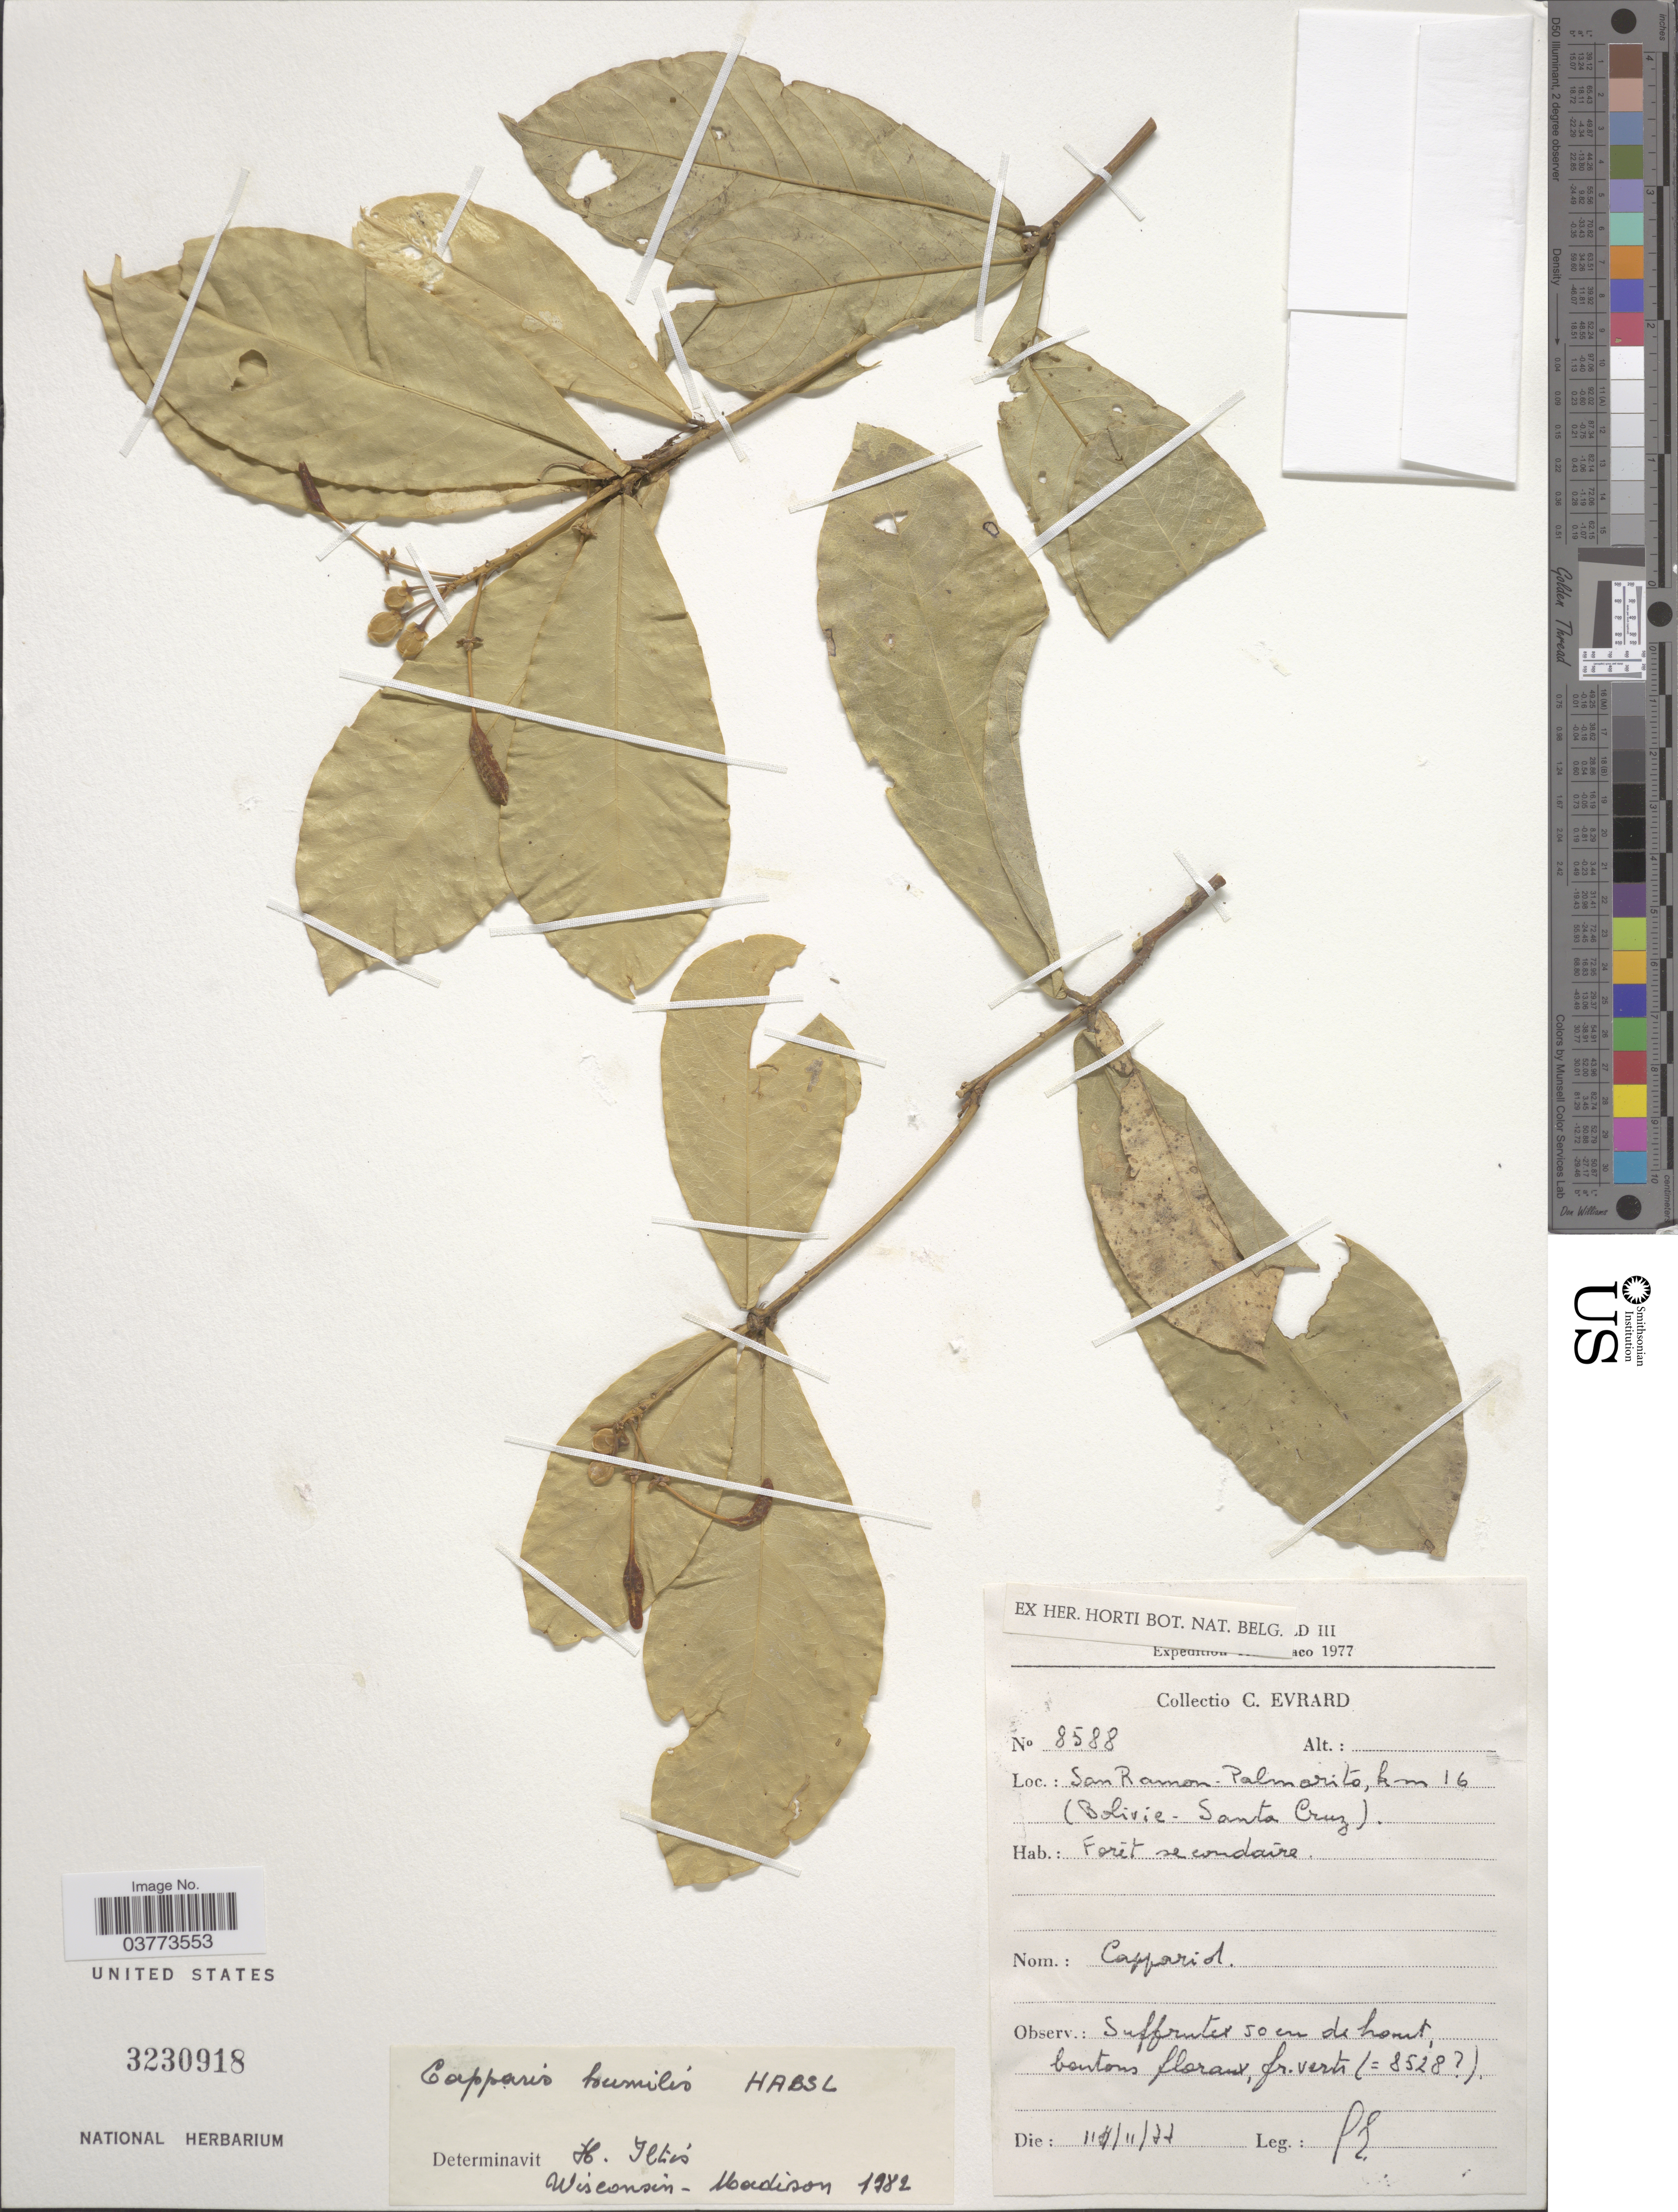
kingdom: Plantae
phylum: Tracheophyta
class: Magnoliopsida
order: Brassicales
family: Capparaceae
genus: Capparidastrum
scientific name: Capparidastrum humile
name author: (Hassl.) Cornejo & Iltis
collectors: C. Evrard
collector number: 8588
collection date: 1977-11-11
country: Bolivia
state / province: Santa Cruz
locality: San Ramon. Palmarito, km 16. (Bolivie- Santa Cruz).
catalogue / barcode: US 3230918